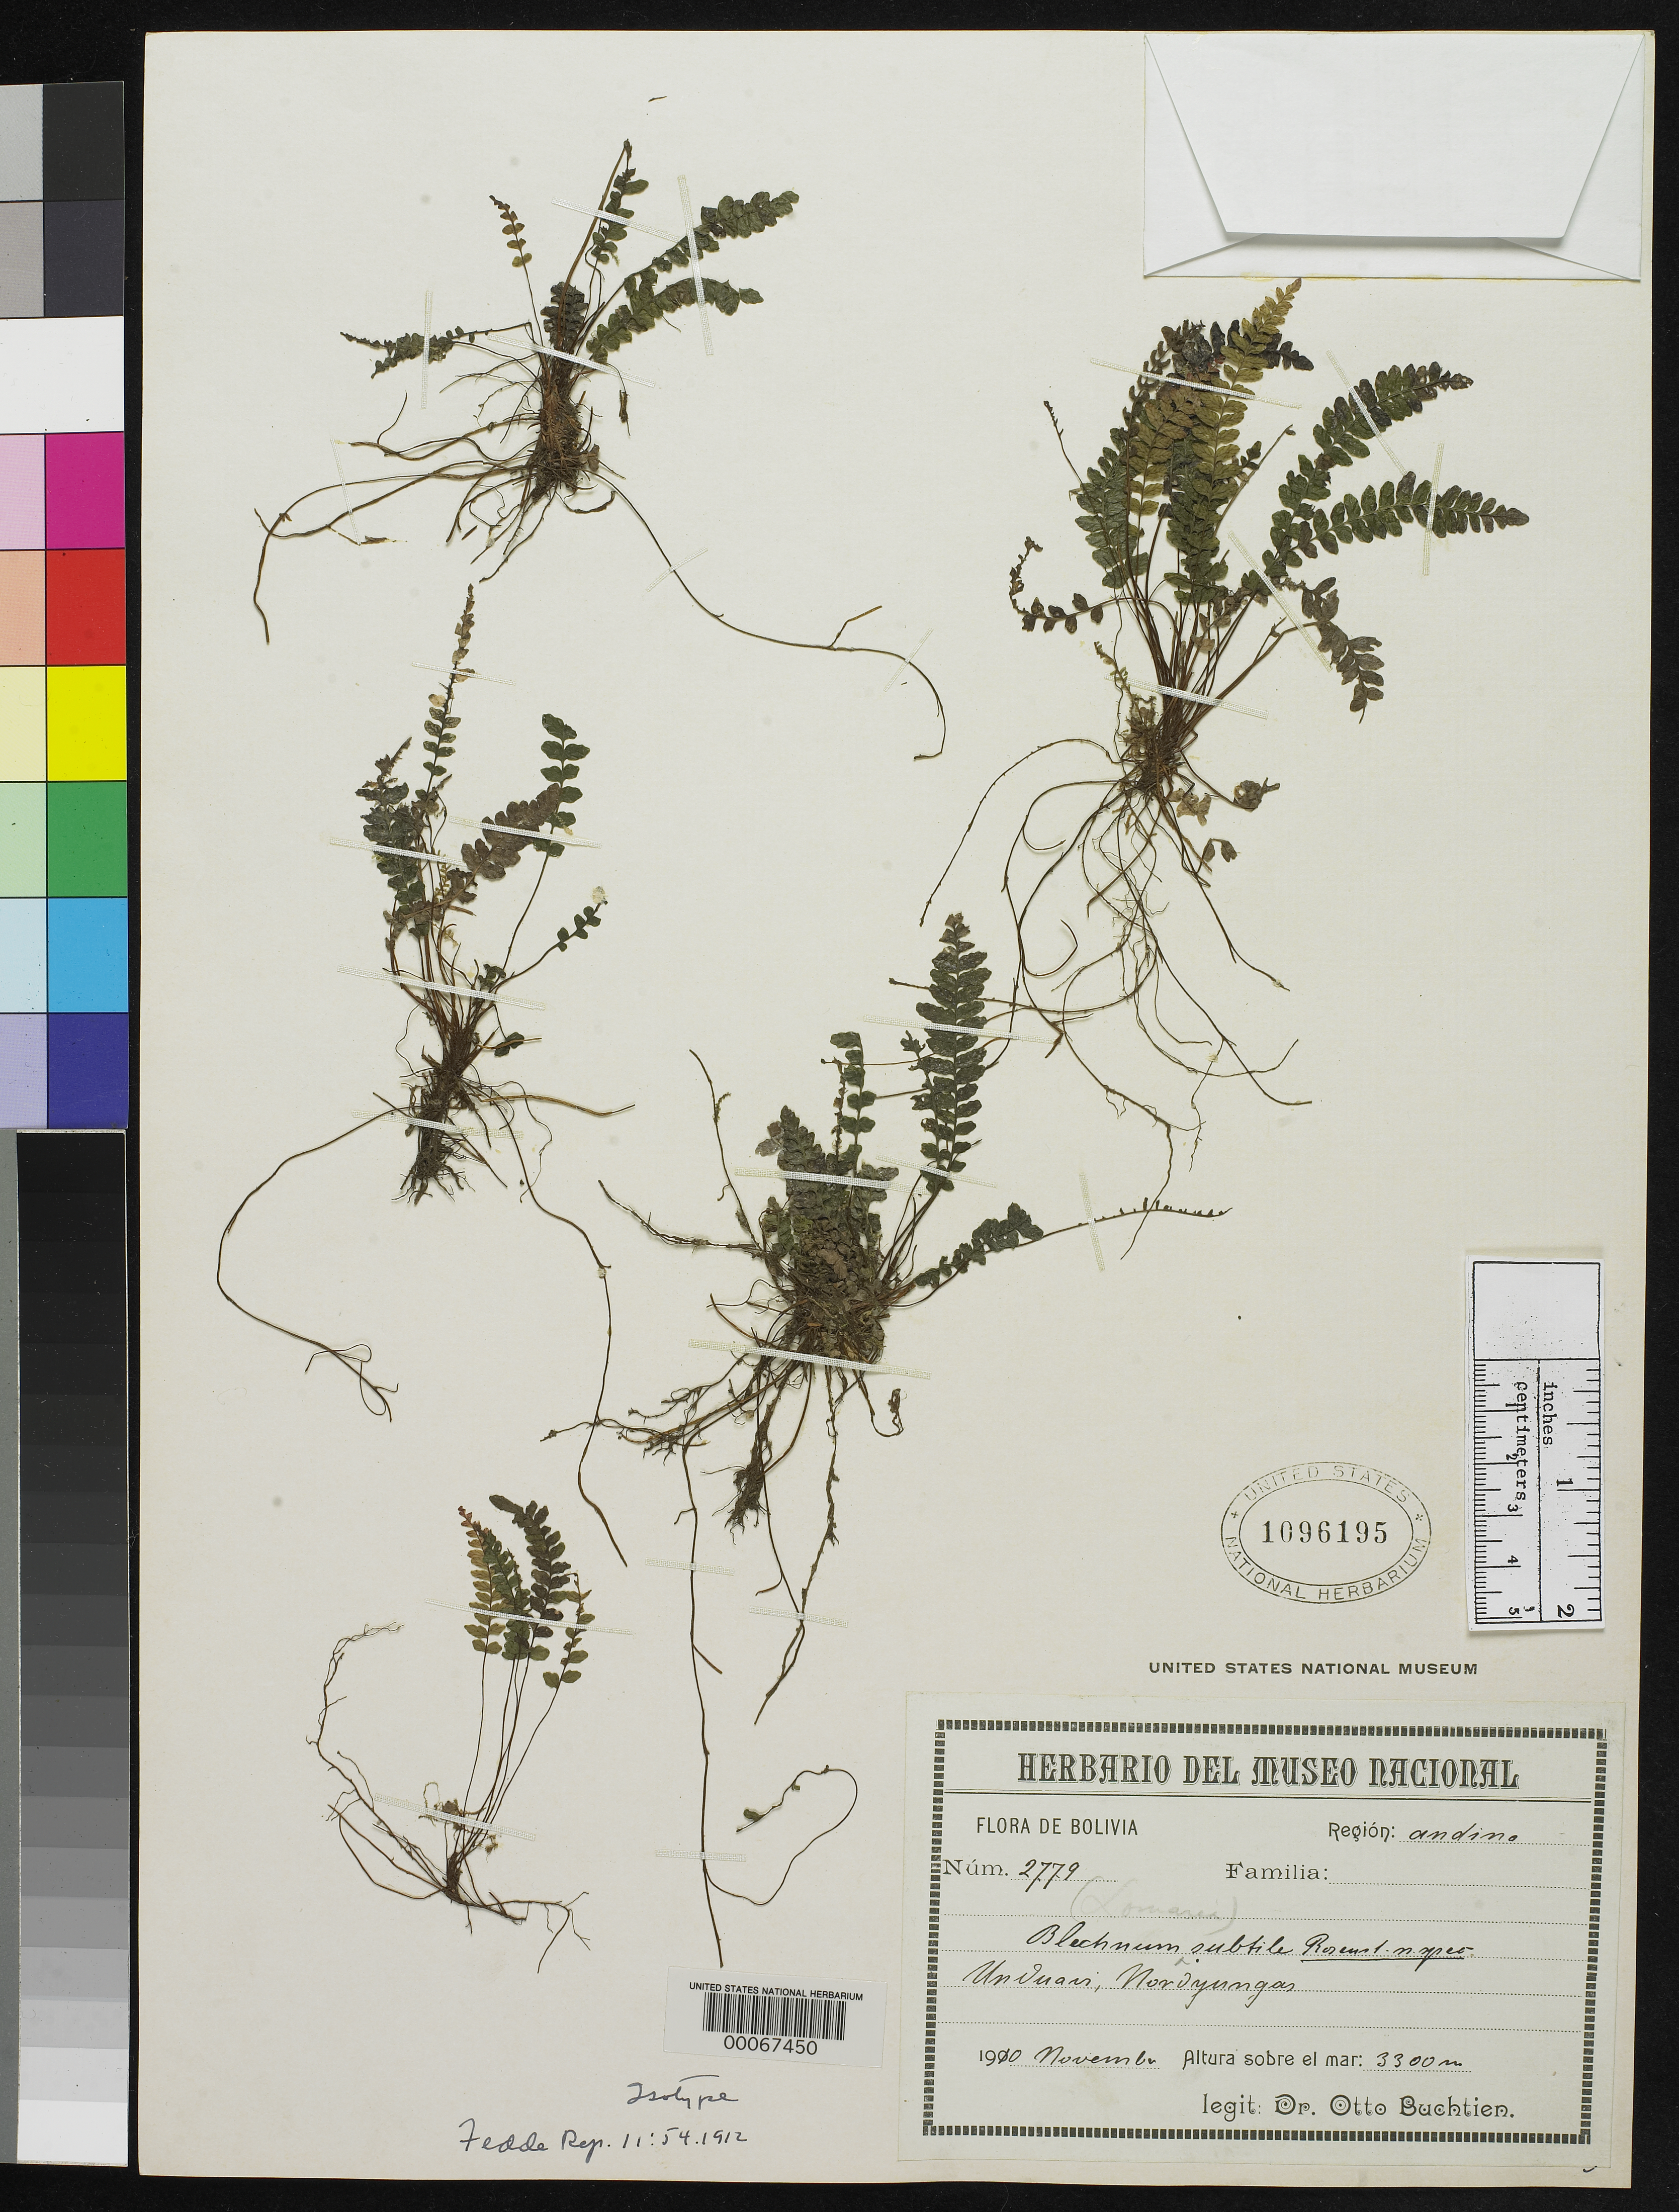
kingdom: Plantae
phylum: Tracheophyta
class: Polypodiopsida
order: Polypodiales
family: Blechnaceae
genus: Blechnum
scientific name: Blechnum subtile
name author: Rosenst.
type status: Type Collection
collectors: O. Buchtien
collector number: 2779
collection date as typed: Nov 1900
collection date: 1900-11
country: Bolivia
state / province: La Paz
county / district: Nor Yungas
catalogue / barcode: US 1096195